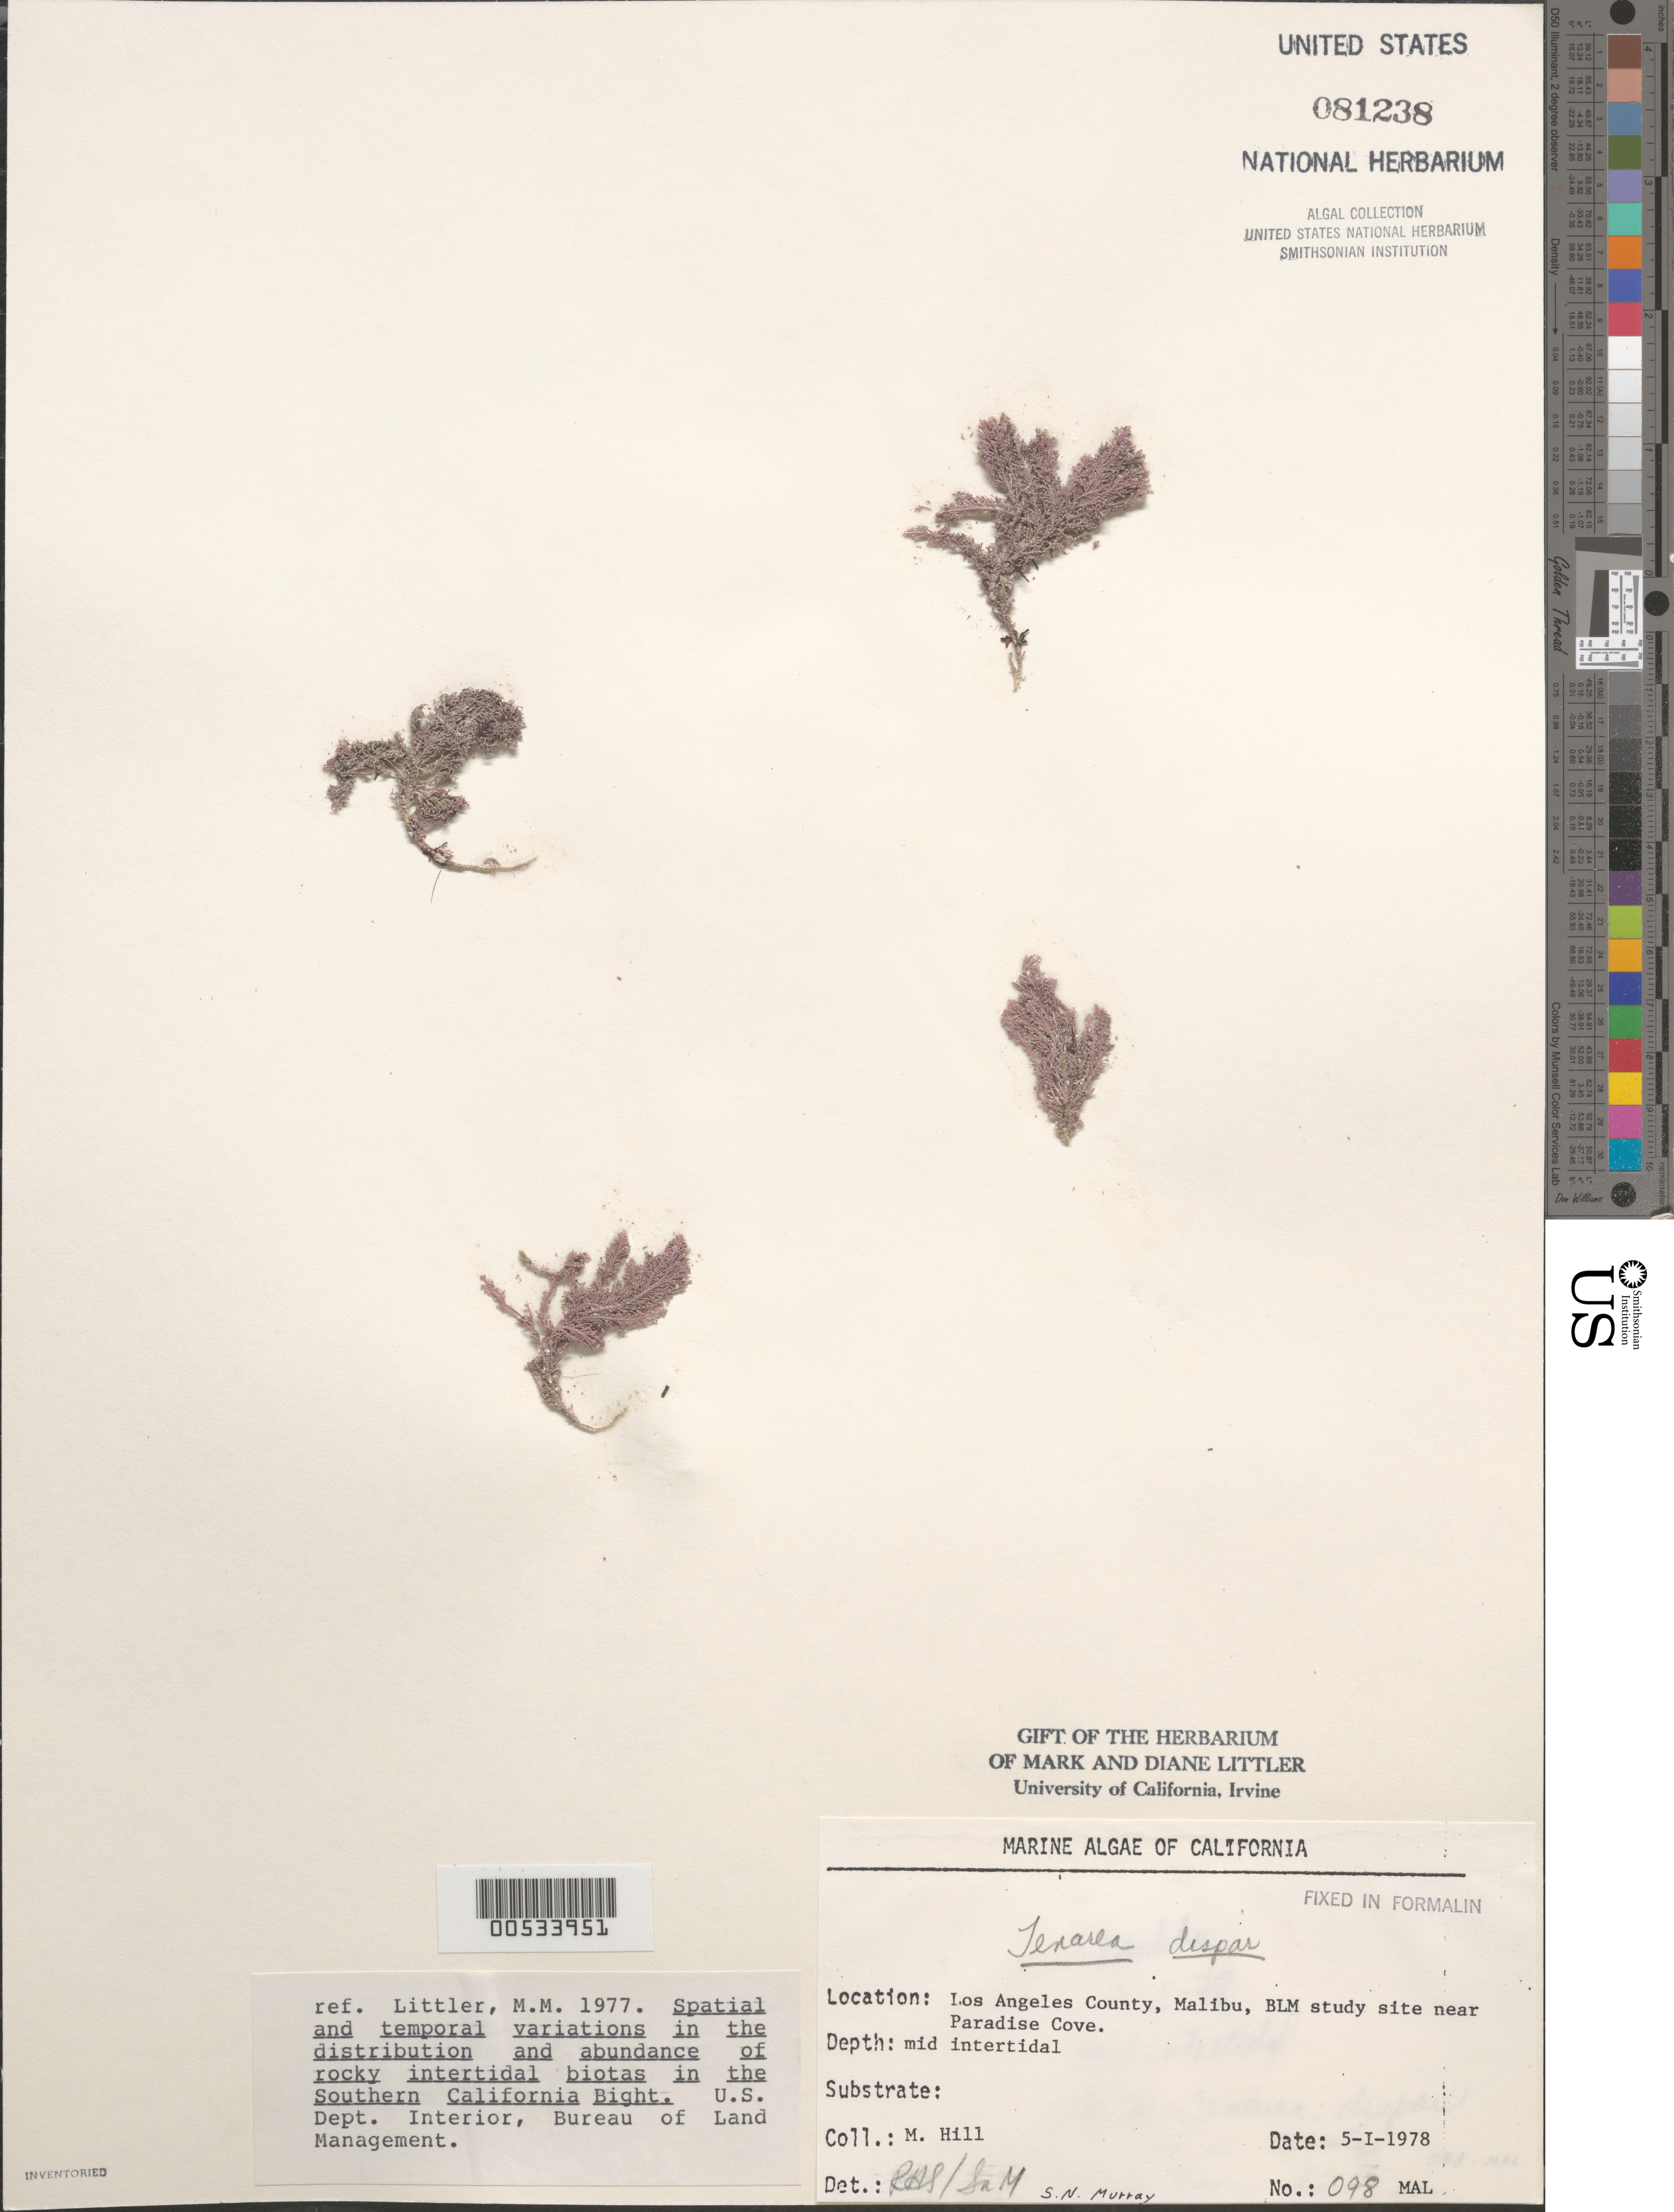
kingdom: Plantae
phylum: Rhodophyta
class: Florideophyceae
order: Corallinales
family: Lithophyllaceae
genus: Lithophyllum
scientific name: Lithophyllum dispar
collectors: M. Hill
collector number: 098-mal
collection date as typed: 05 Jan 1978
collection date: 1978-01-05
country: United States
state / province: California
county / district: Los Angeles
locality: Malibu, near Paradise Cove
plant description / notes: BLM-SOCALBIGHT Rocky Intertidal Survey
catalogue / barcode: US 81238